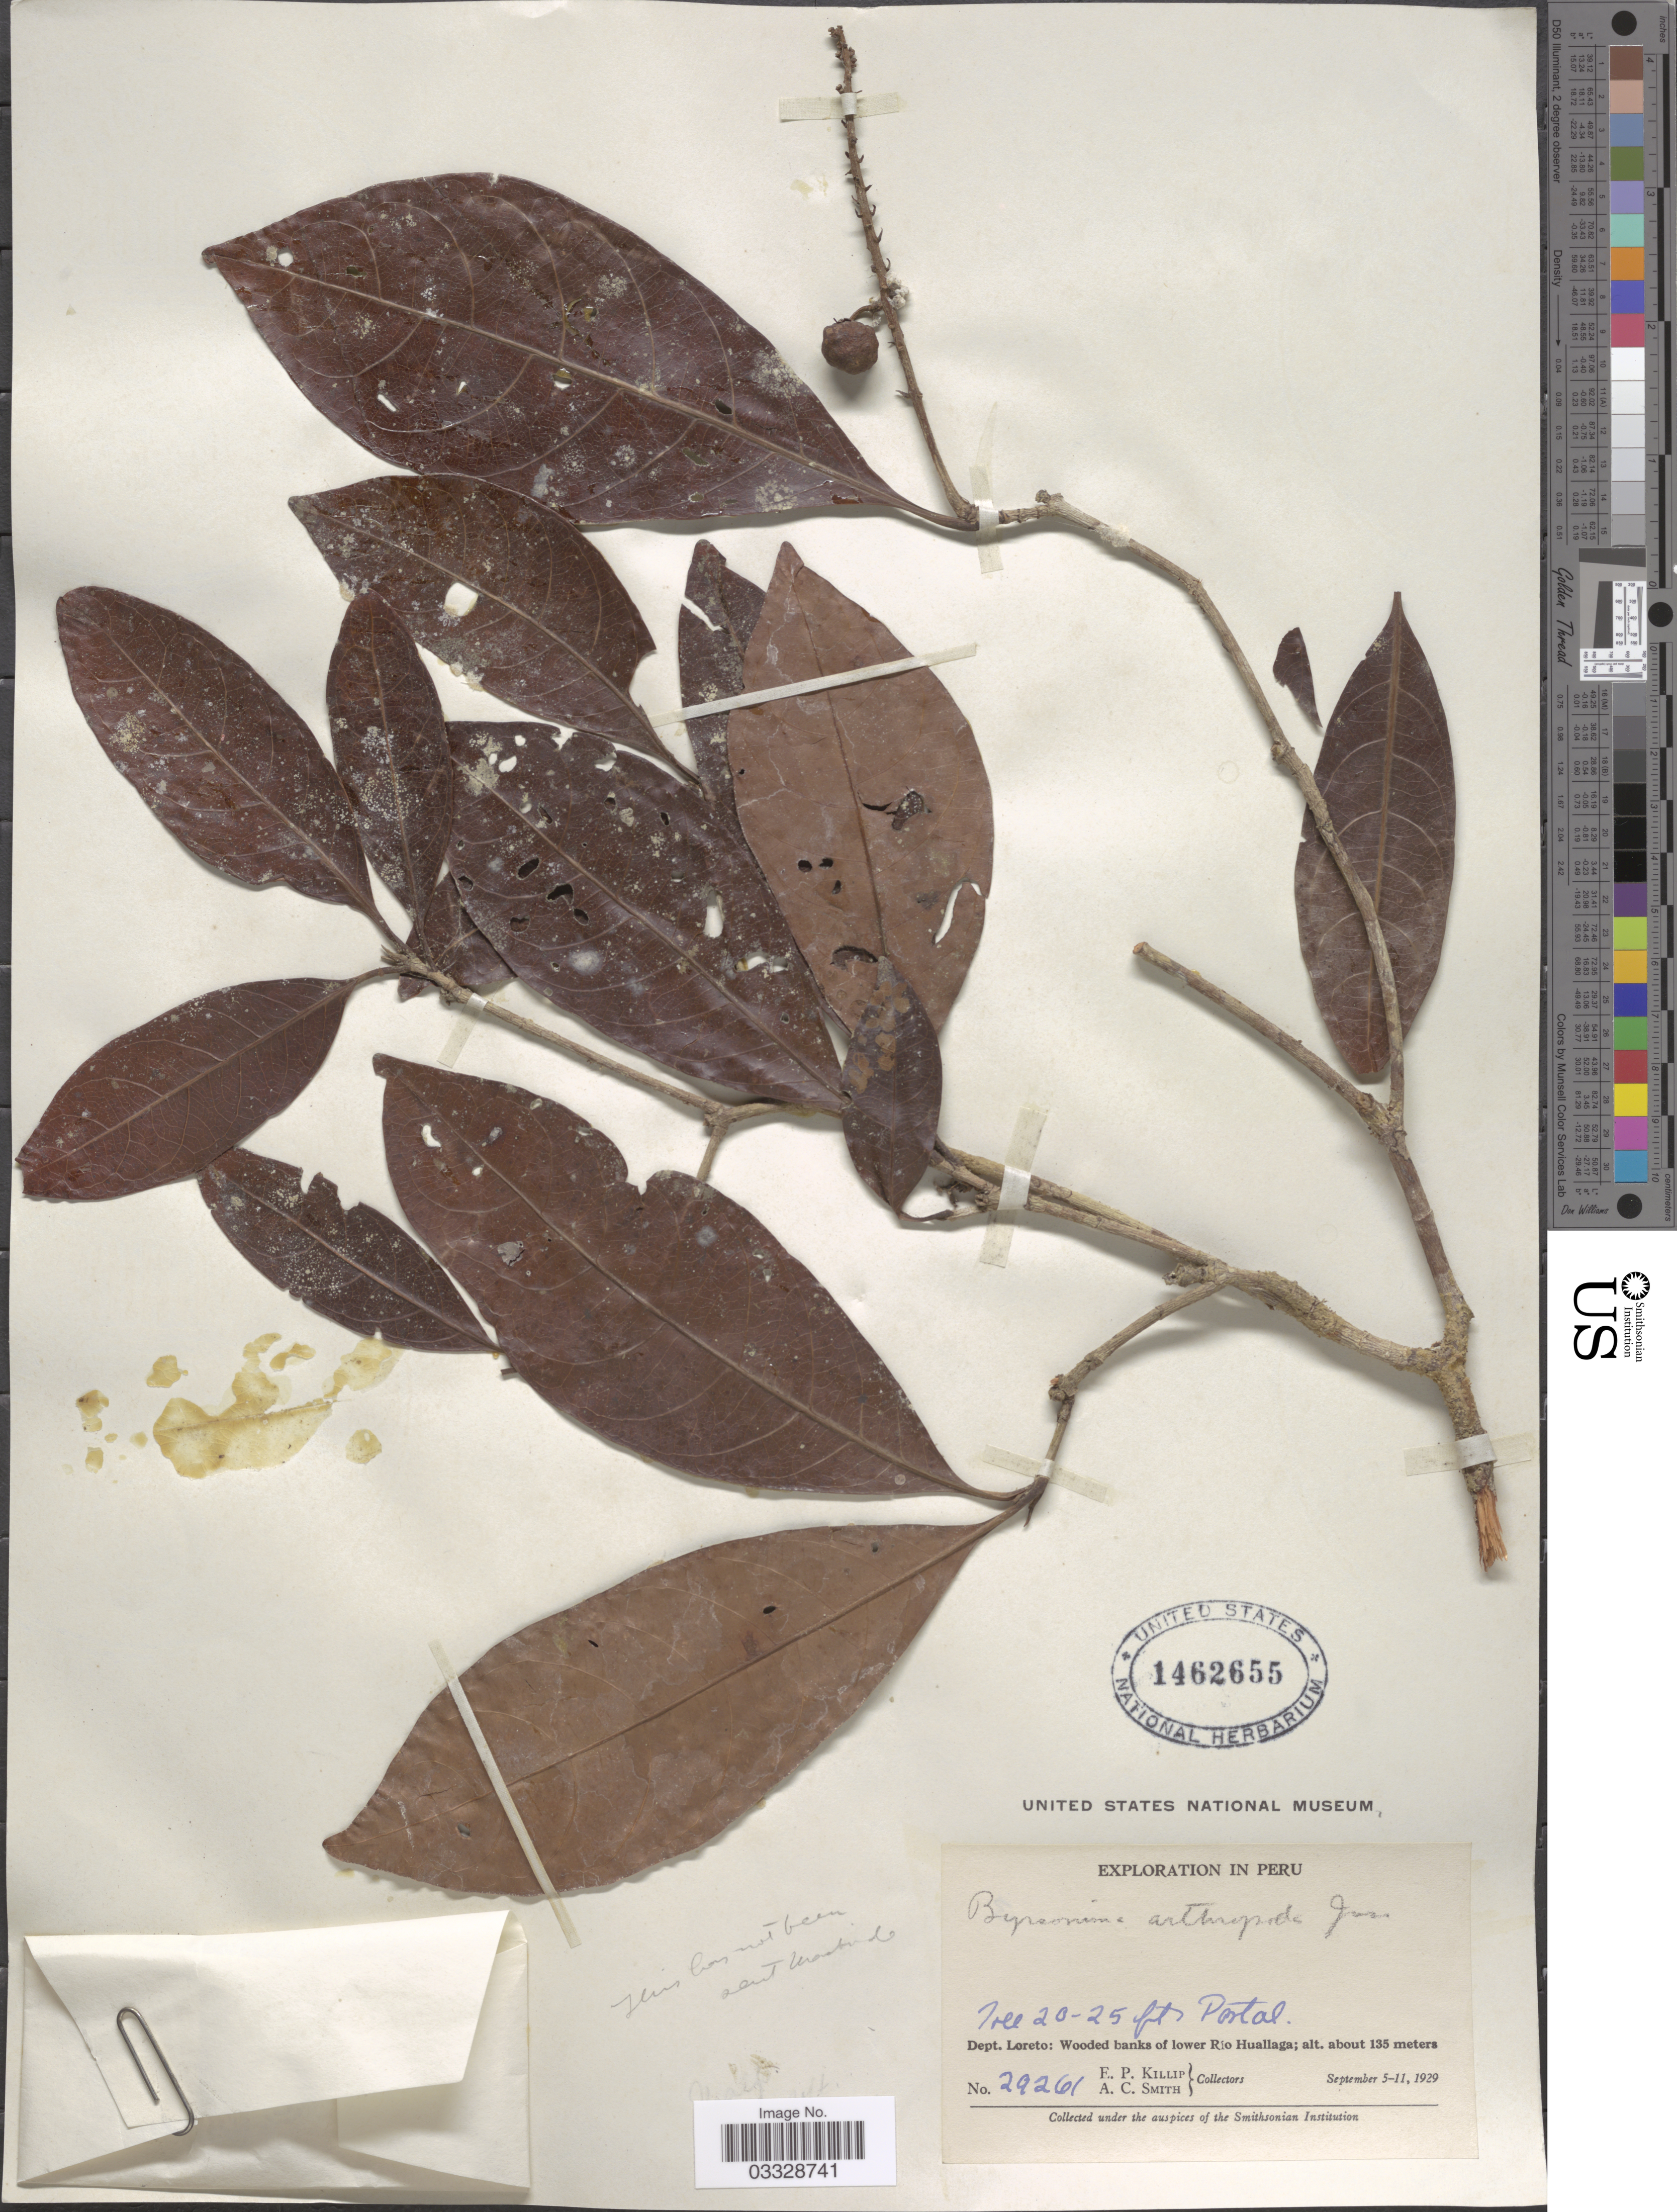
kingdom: Plantae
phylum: Tracheophyta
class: Magnoliopsida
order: Malpighiales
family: Malpighiaceae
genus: Byrsonima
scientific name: Byrsonima arthropoda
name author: A. Juss.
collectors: E. P. Killip & A. C. Smith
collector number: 29261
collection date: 1929-09-05/1929-09-11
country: Peru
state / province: Loreto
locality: Dept. Loreto: Wooded banks of lower Río Huallaga.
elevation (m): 135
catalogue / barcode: US 1462655